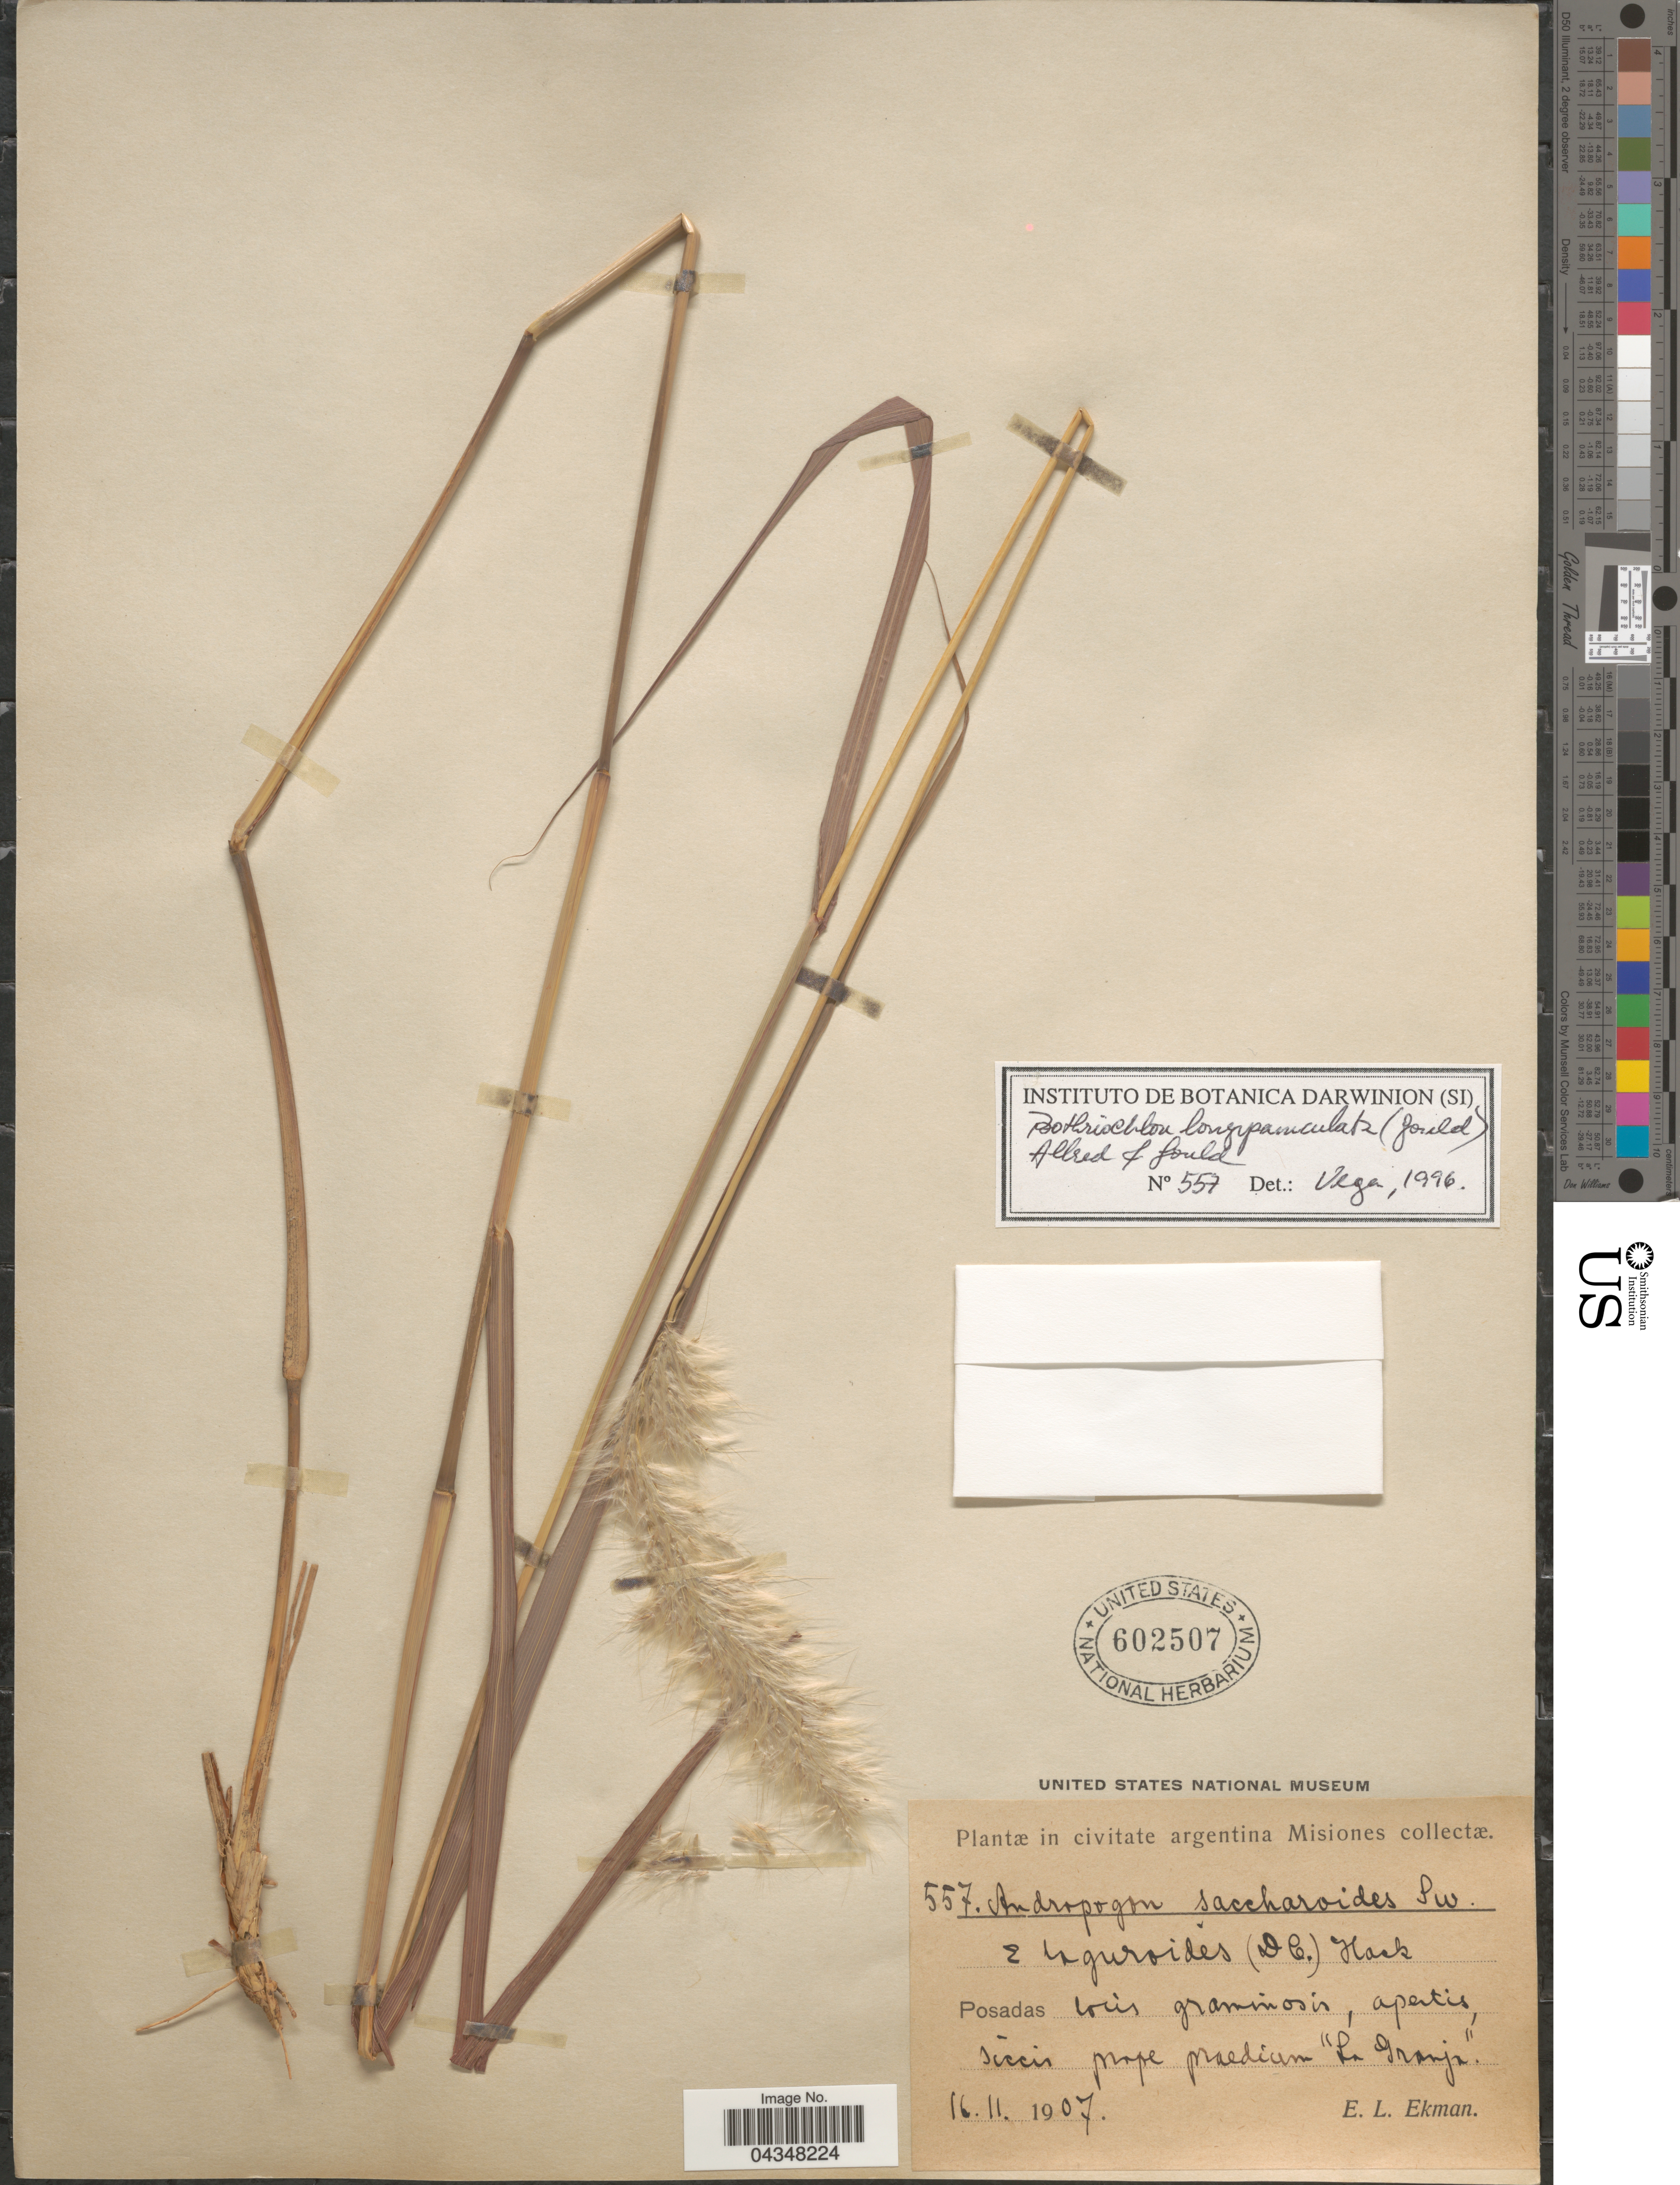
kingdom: Plantae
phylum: Tracheophyta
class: Liliopsida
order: Poales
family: Poaceae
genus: Bothriochloa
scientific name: Bothriochloa longipaniculata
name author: (Gould) Allred & Gould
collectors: E. L. Ekman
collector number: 557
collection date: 1907-11-16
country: Argentina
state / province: Misiones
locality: In civitate argentina Misiones. Posadas locis graminosis, apertis, siccis prope praedium "La Granja".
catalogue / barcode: US 602507